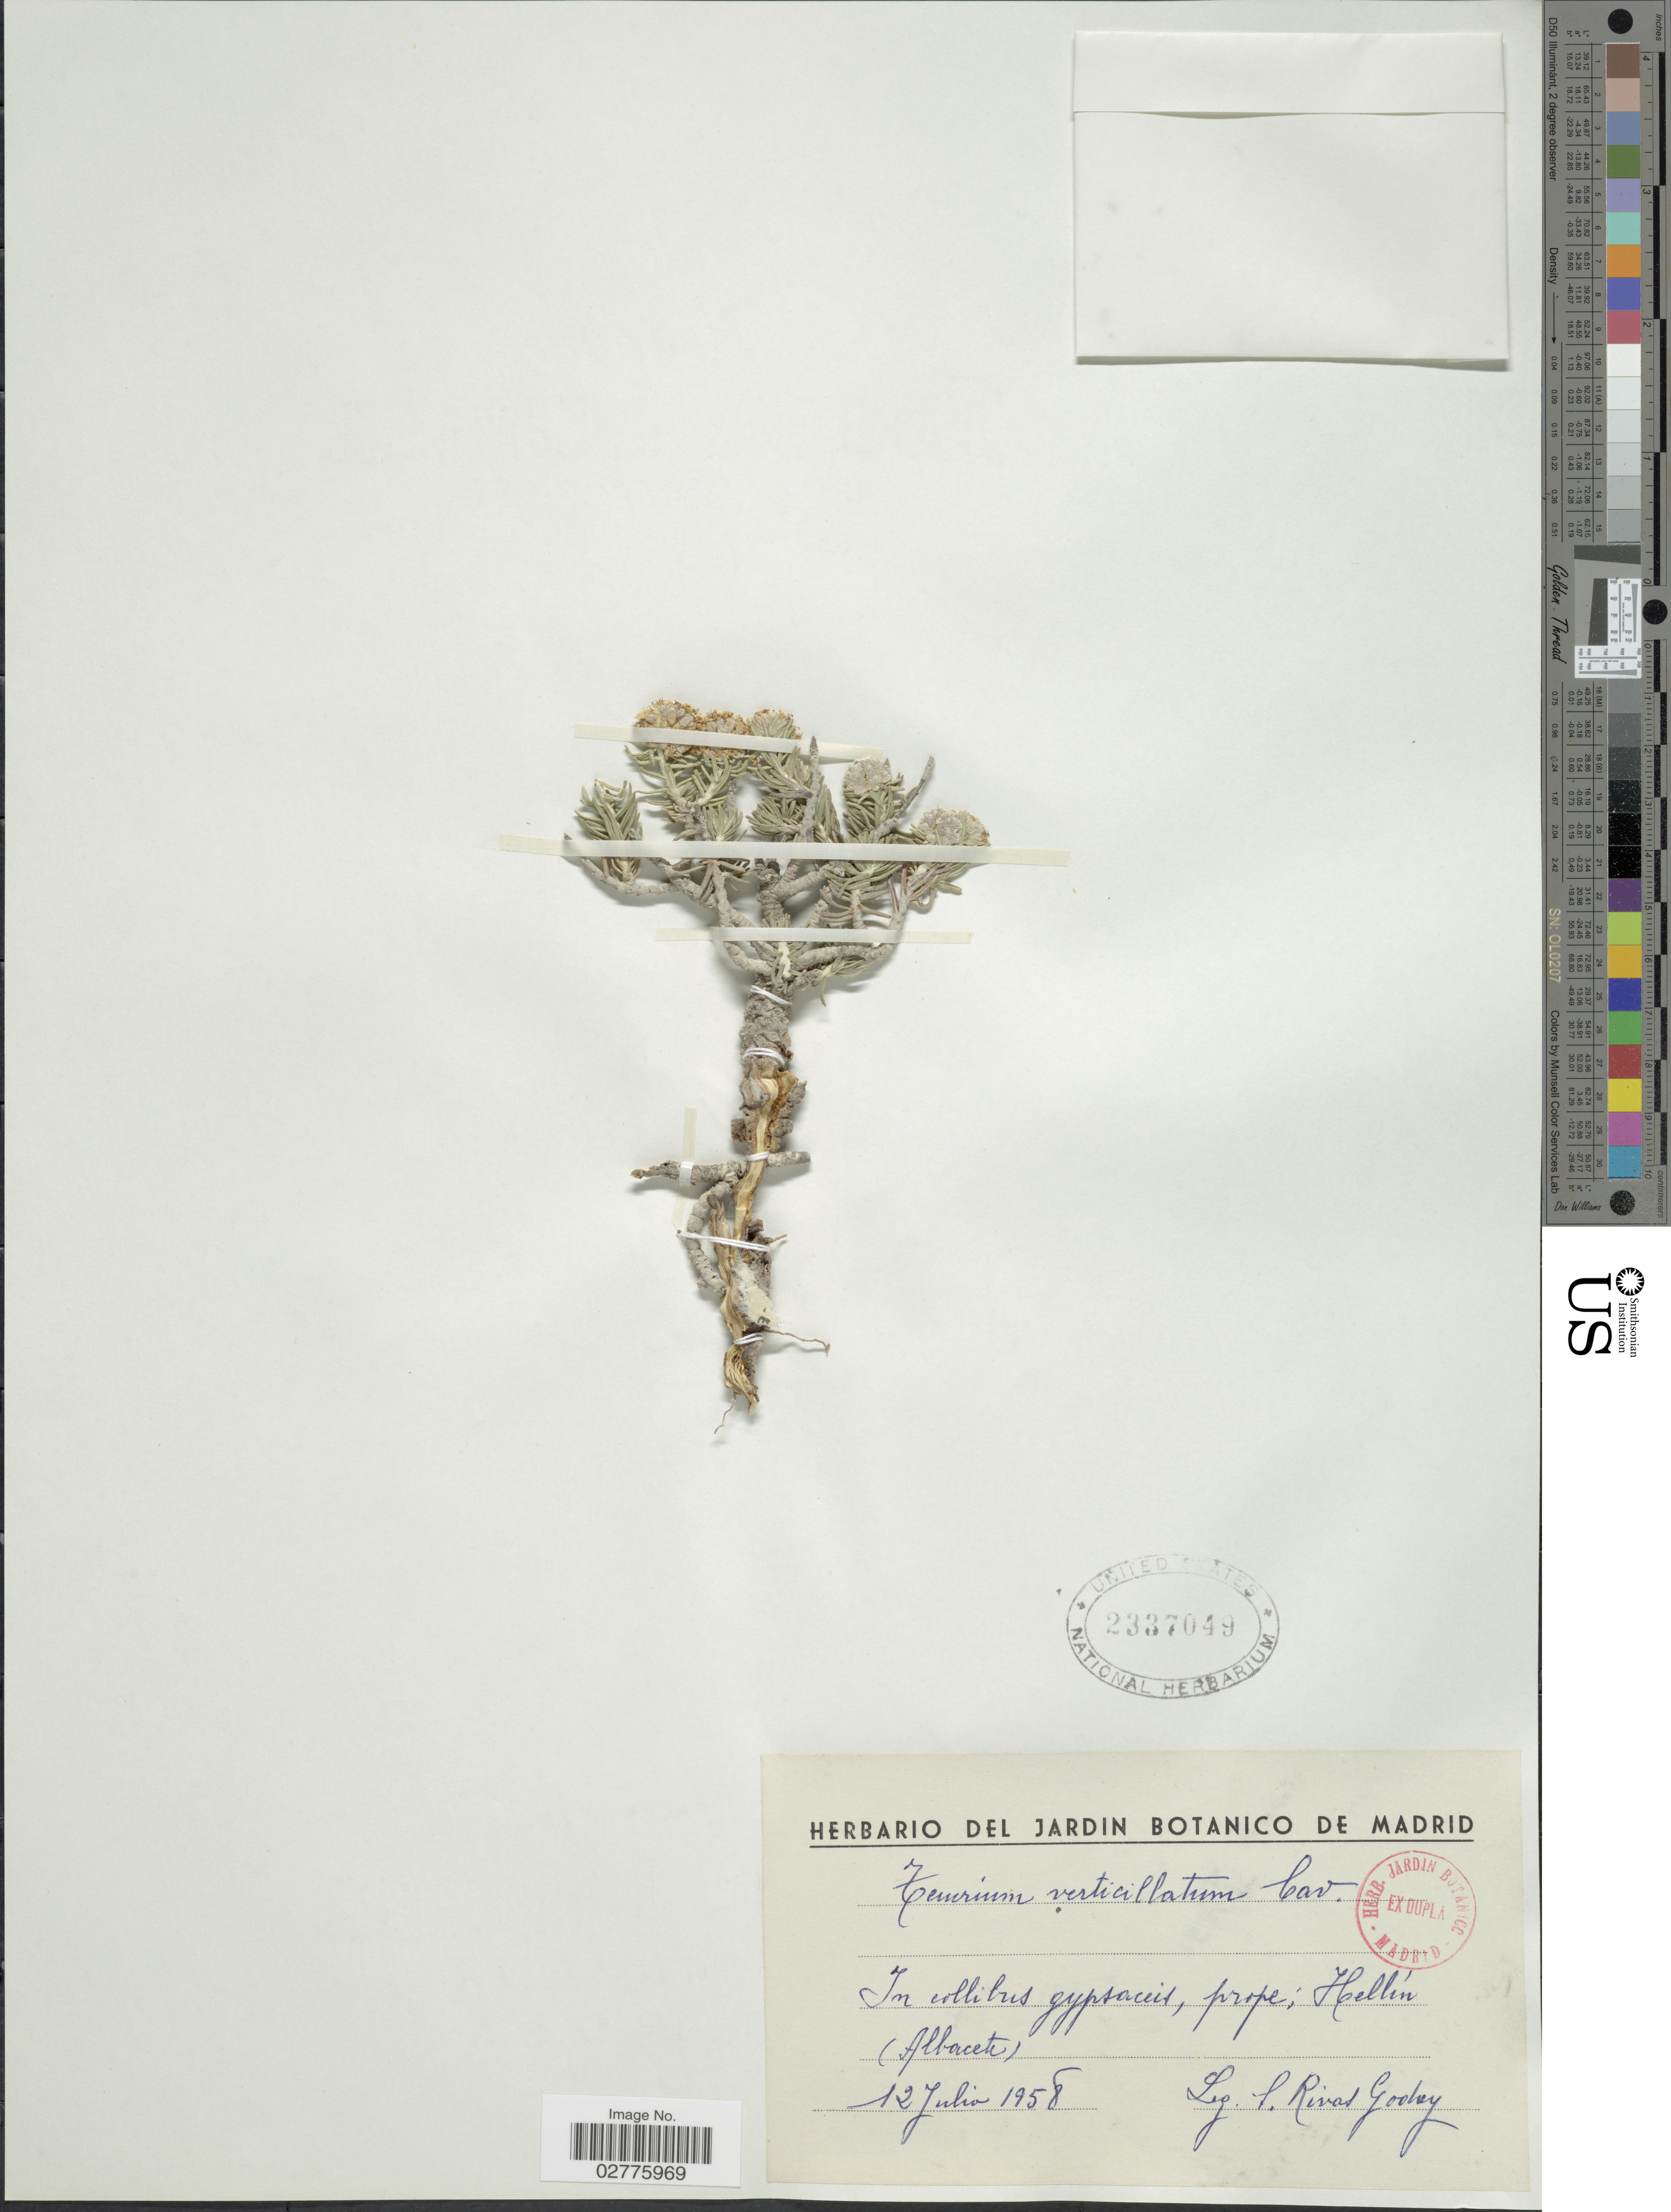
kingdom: Plantae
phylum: Tracheophyta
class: Magnoliopsida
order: Lamiales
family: Lamiaceae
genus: Teucrium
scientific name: Teucrium verticillatum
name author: Cav.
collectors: S. Goday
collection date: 1958-07-12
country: Spain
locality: Prope: Hellin (Albacete)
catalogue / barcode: US 2337049